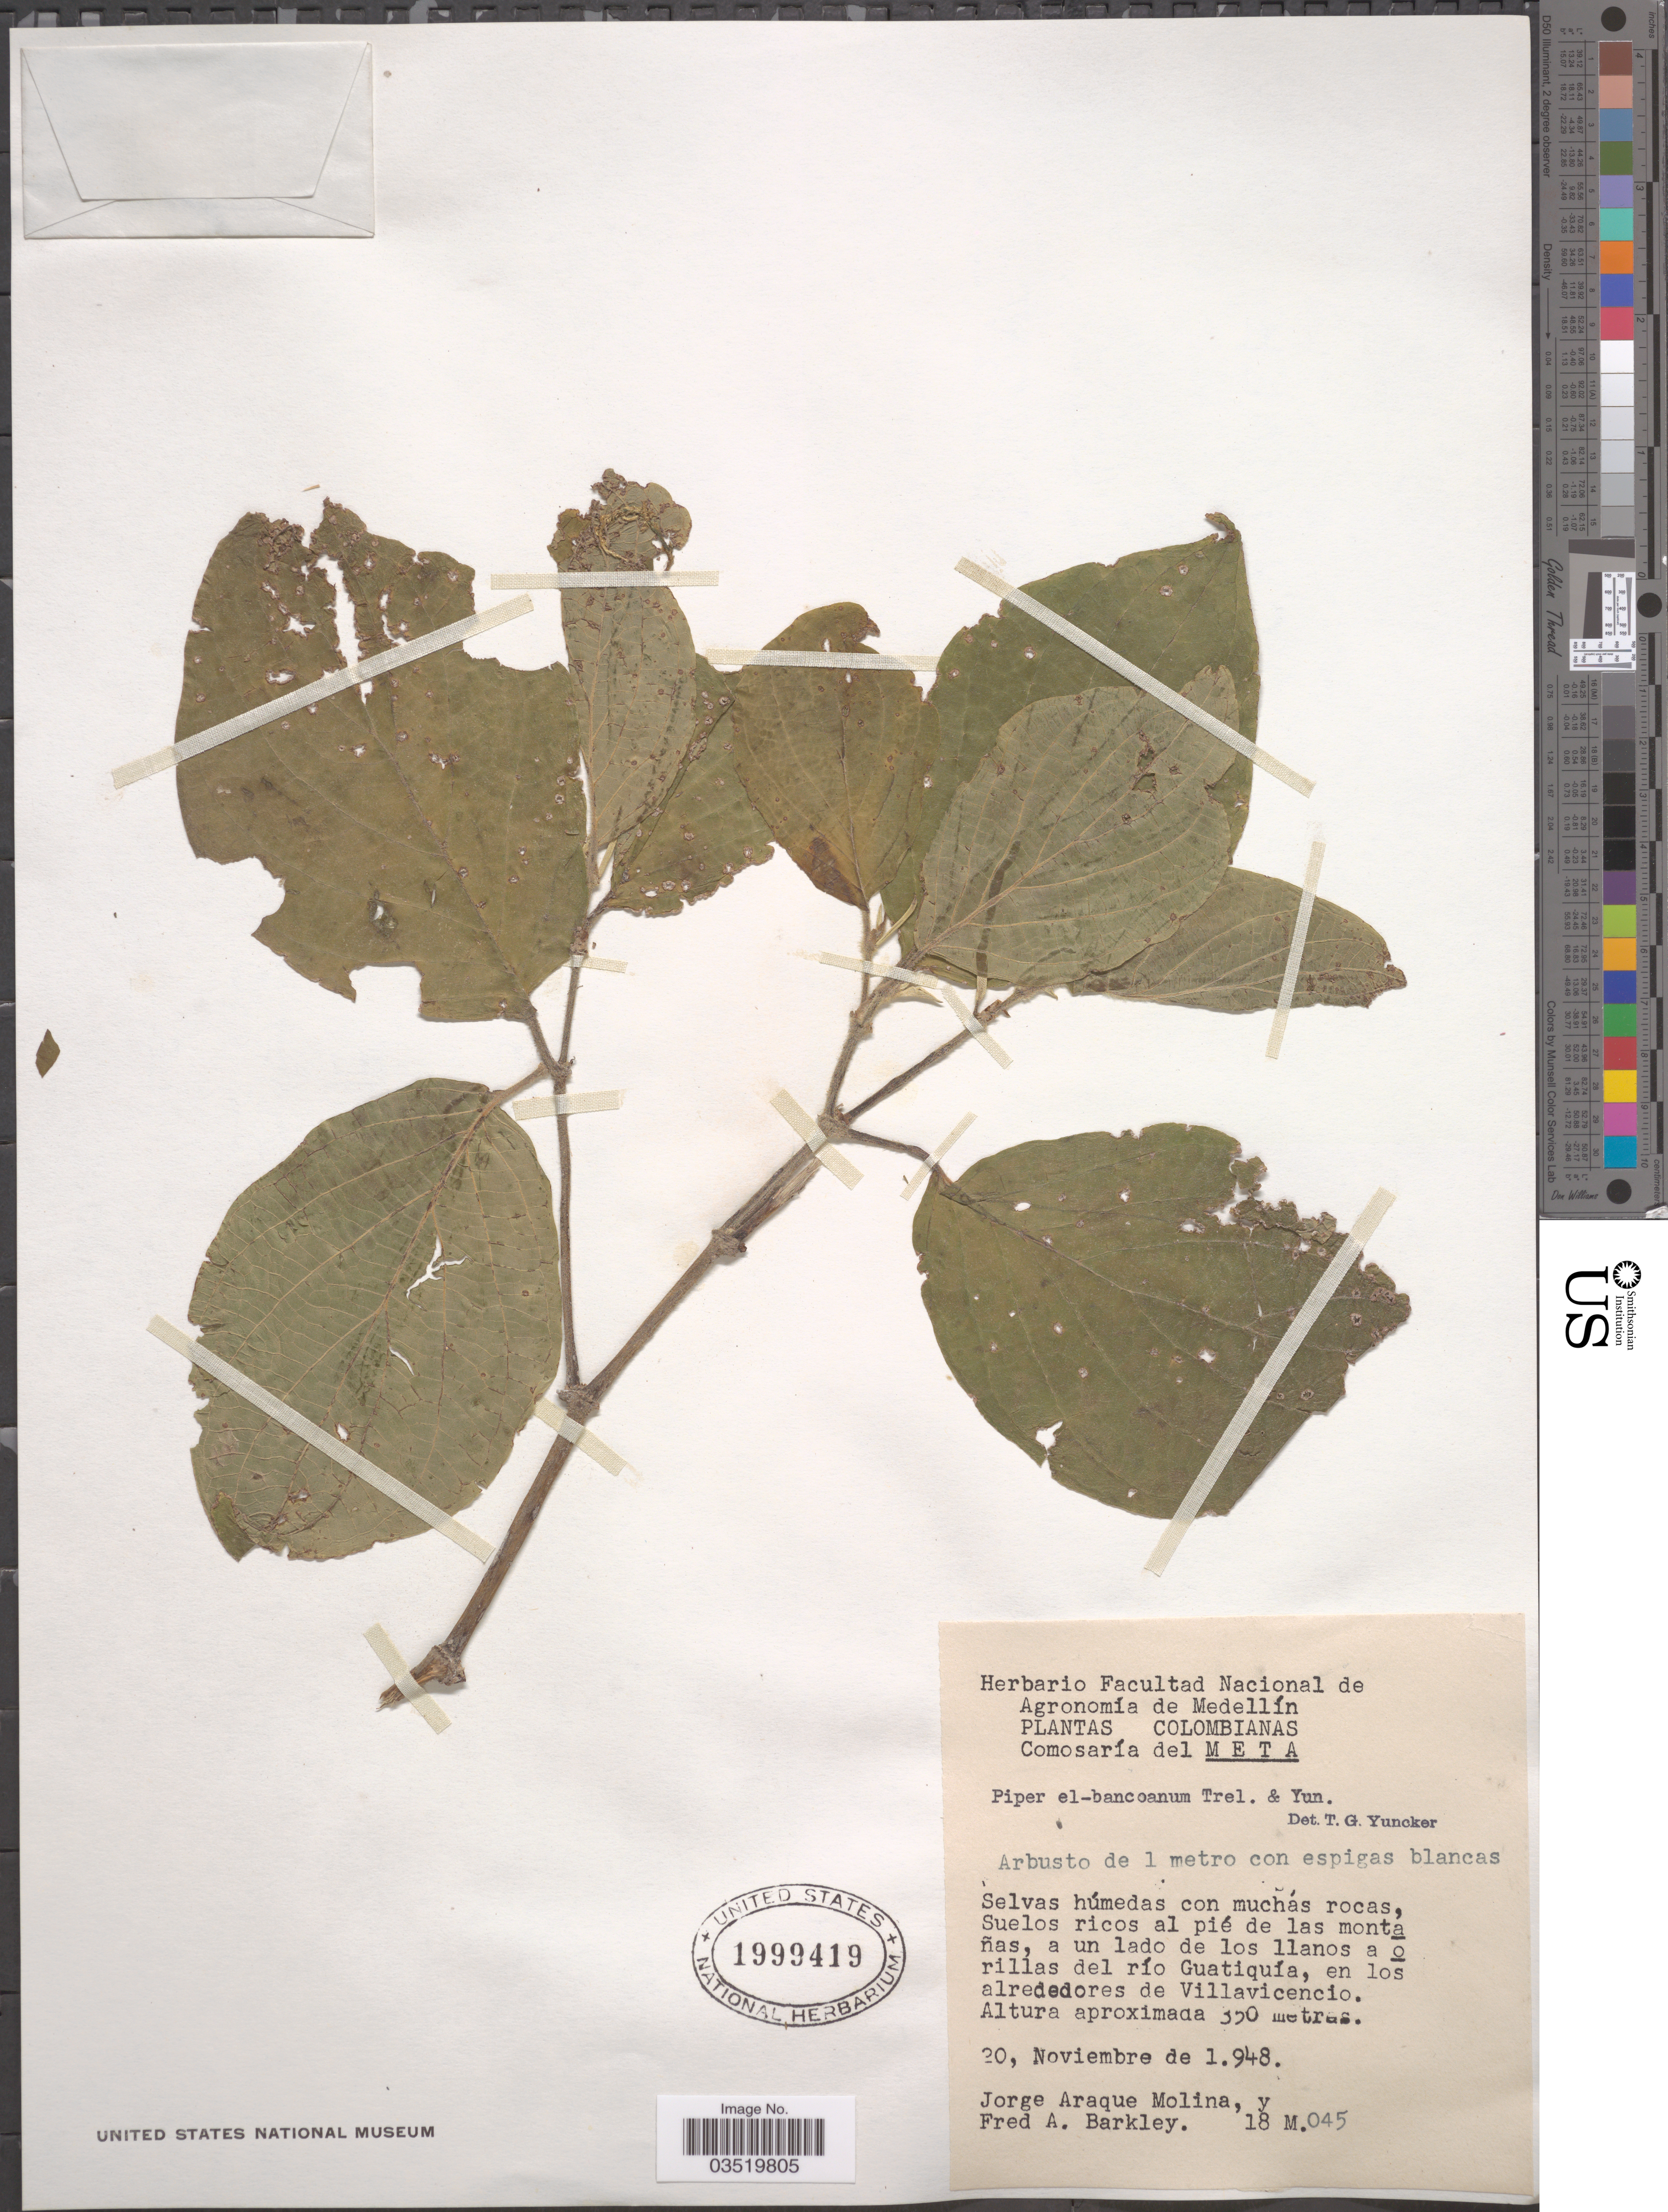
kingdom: Plantae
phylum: Tracheophyta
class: Magnoliopsida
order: Piperales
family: Piperaceae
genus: Piper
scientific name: Piper el-bancoanum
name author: Trel. & Yunck.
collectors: J. A. Molina & F. A. Barkley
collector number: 18M045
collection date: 1948-11-20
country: Colombia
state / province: Meta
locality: Comosaría del Meta. A un lado de los llanos a orillas del río Guatiquía, en los alrededores de Villavicencio.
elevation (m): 350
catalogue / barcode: US 1999419